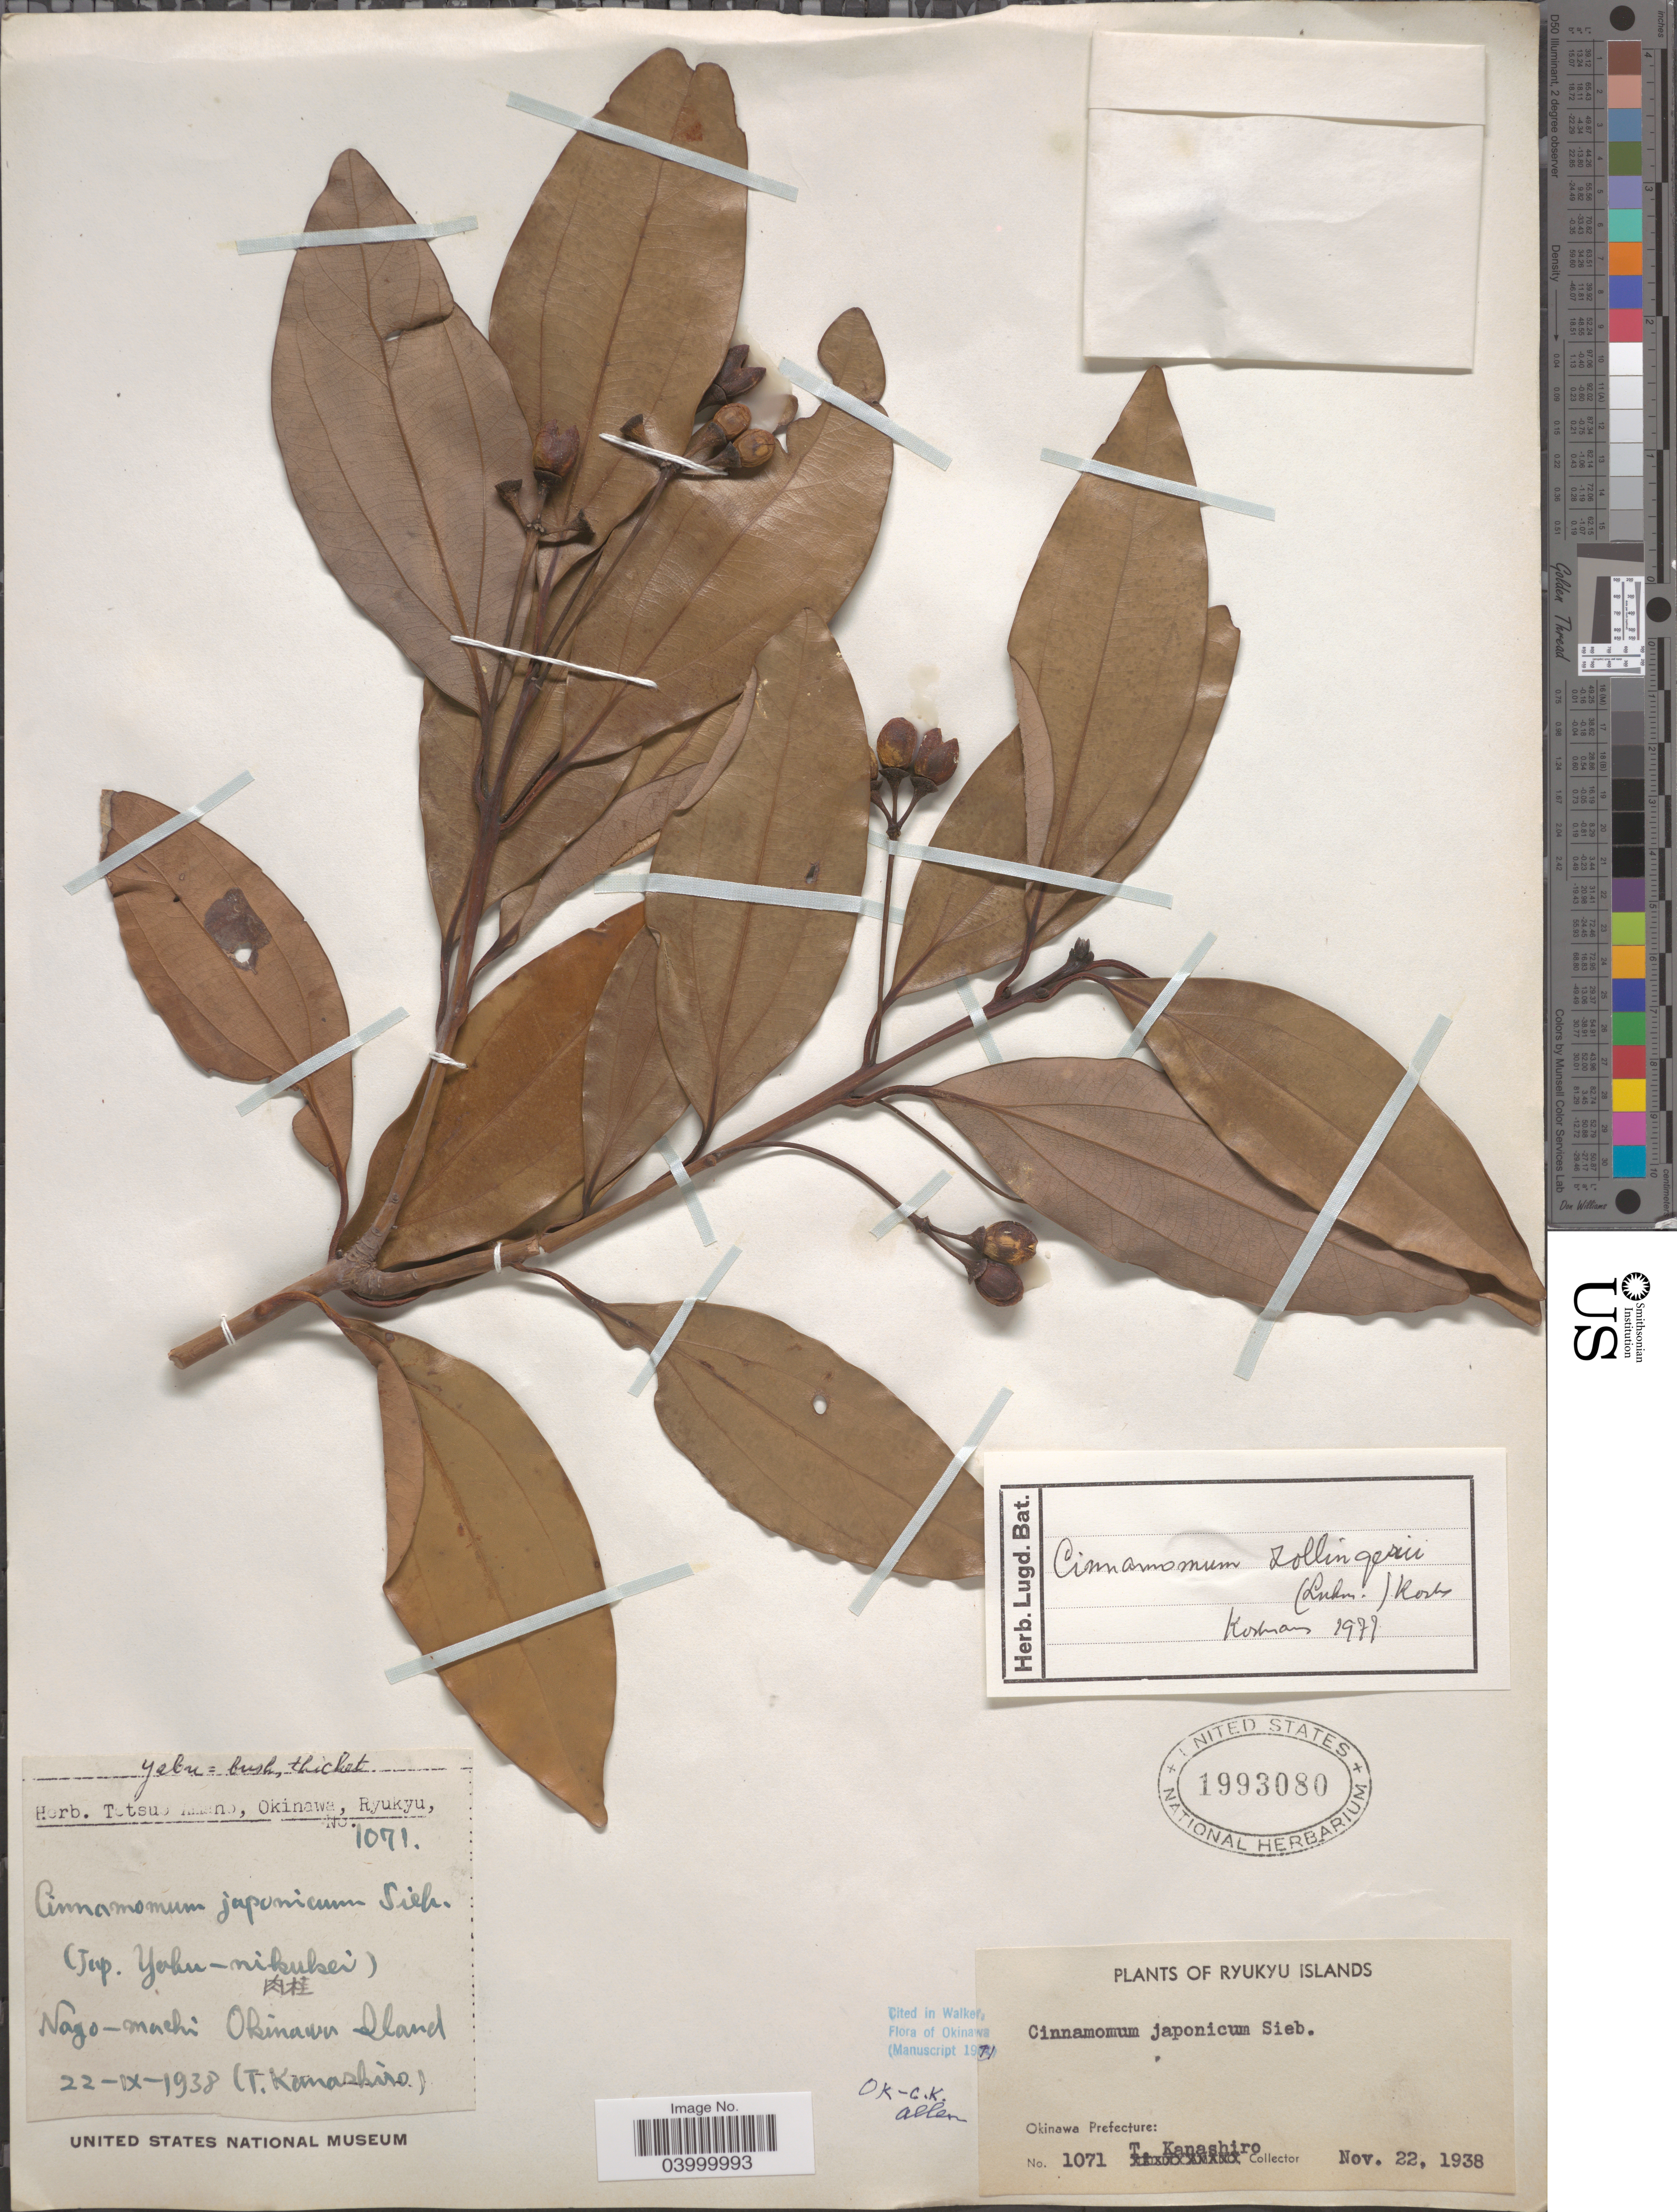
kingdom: Plantae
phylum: Tracheophyta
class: Magnoliopsida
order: Laurales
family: Lauraceae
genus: Cinnamomum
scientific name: Cinnamomum zollingeri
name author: Lukman.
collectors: T. Kanashiro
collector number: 1071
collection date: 1938-11-22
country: Japan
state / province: Okinawa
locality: Nago-machi Okinawa Island. Okinawa Prefecture.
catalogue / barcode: US 1993080